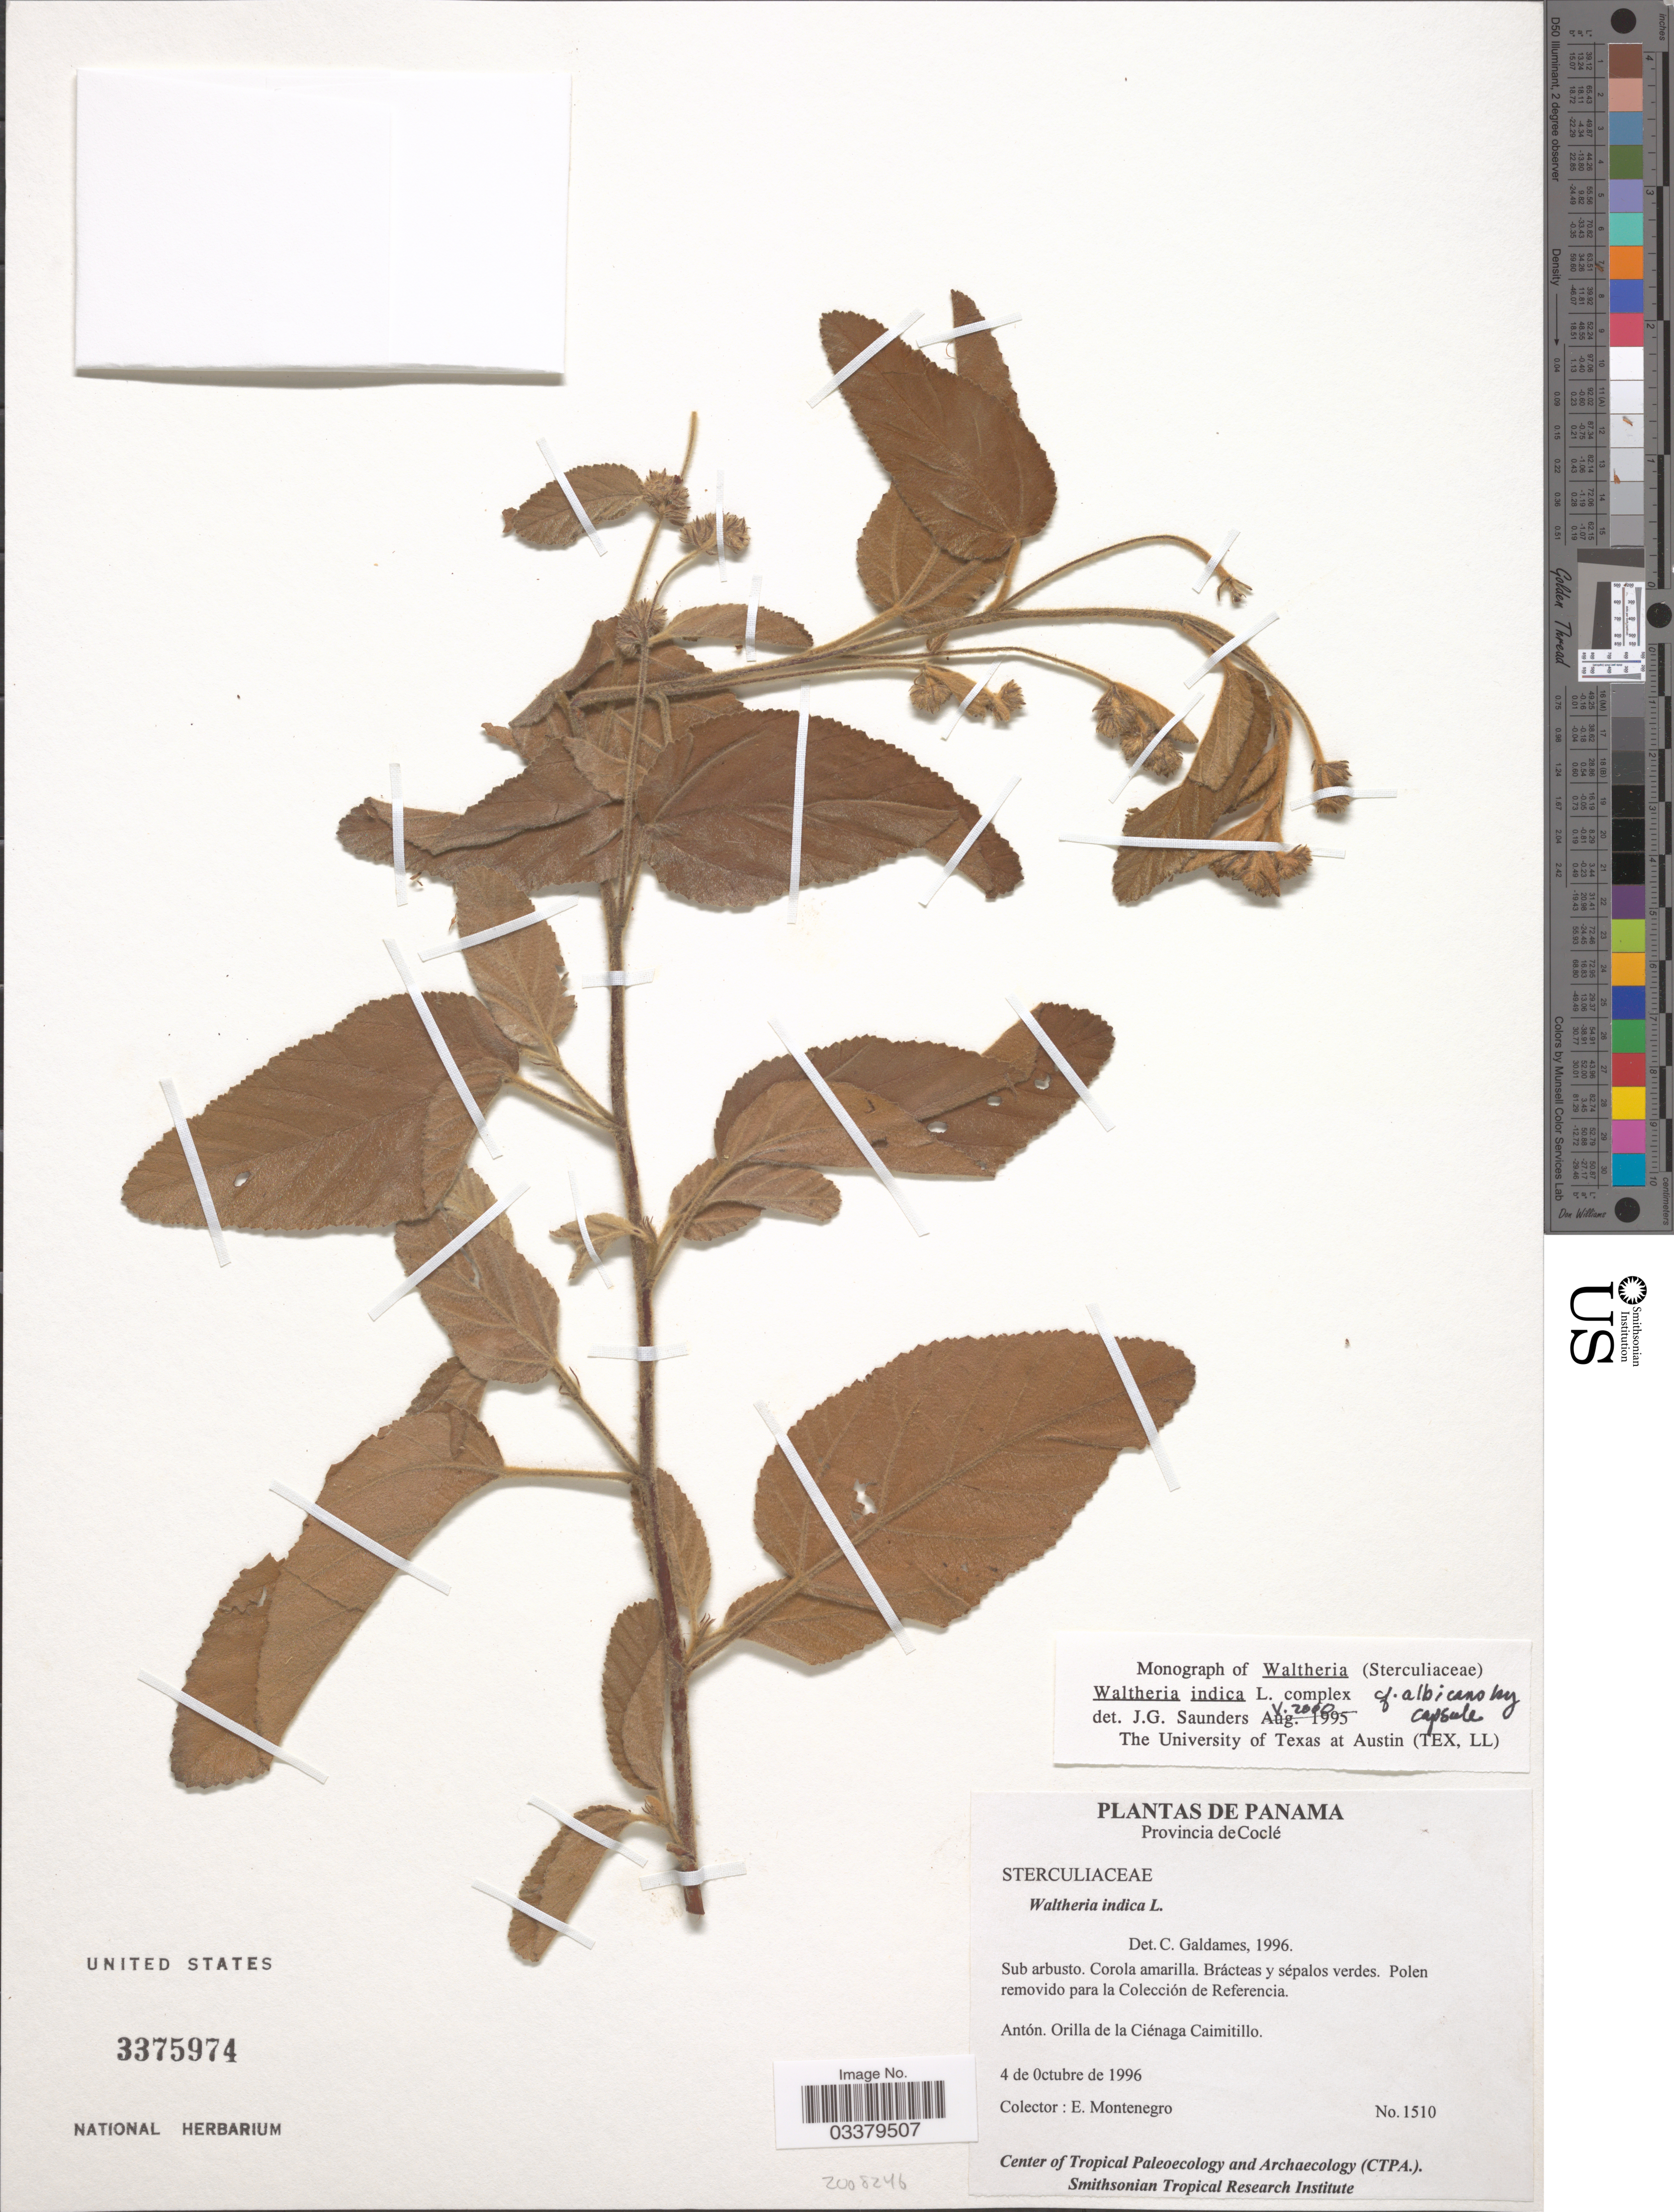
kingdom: Plantae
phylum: Tracheophyta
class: Magnoliopsida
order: Malvales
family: Malvaceae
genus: Waltheria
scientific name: Waltheria indica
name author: L.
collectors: E. Montenegro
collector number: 1510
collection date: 1996-10-04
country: Panama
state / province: Coclé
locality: Antón. Orilla de la Ciénaga Caimitillo.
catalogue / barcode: US 3375974